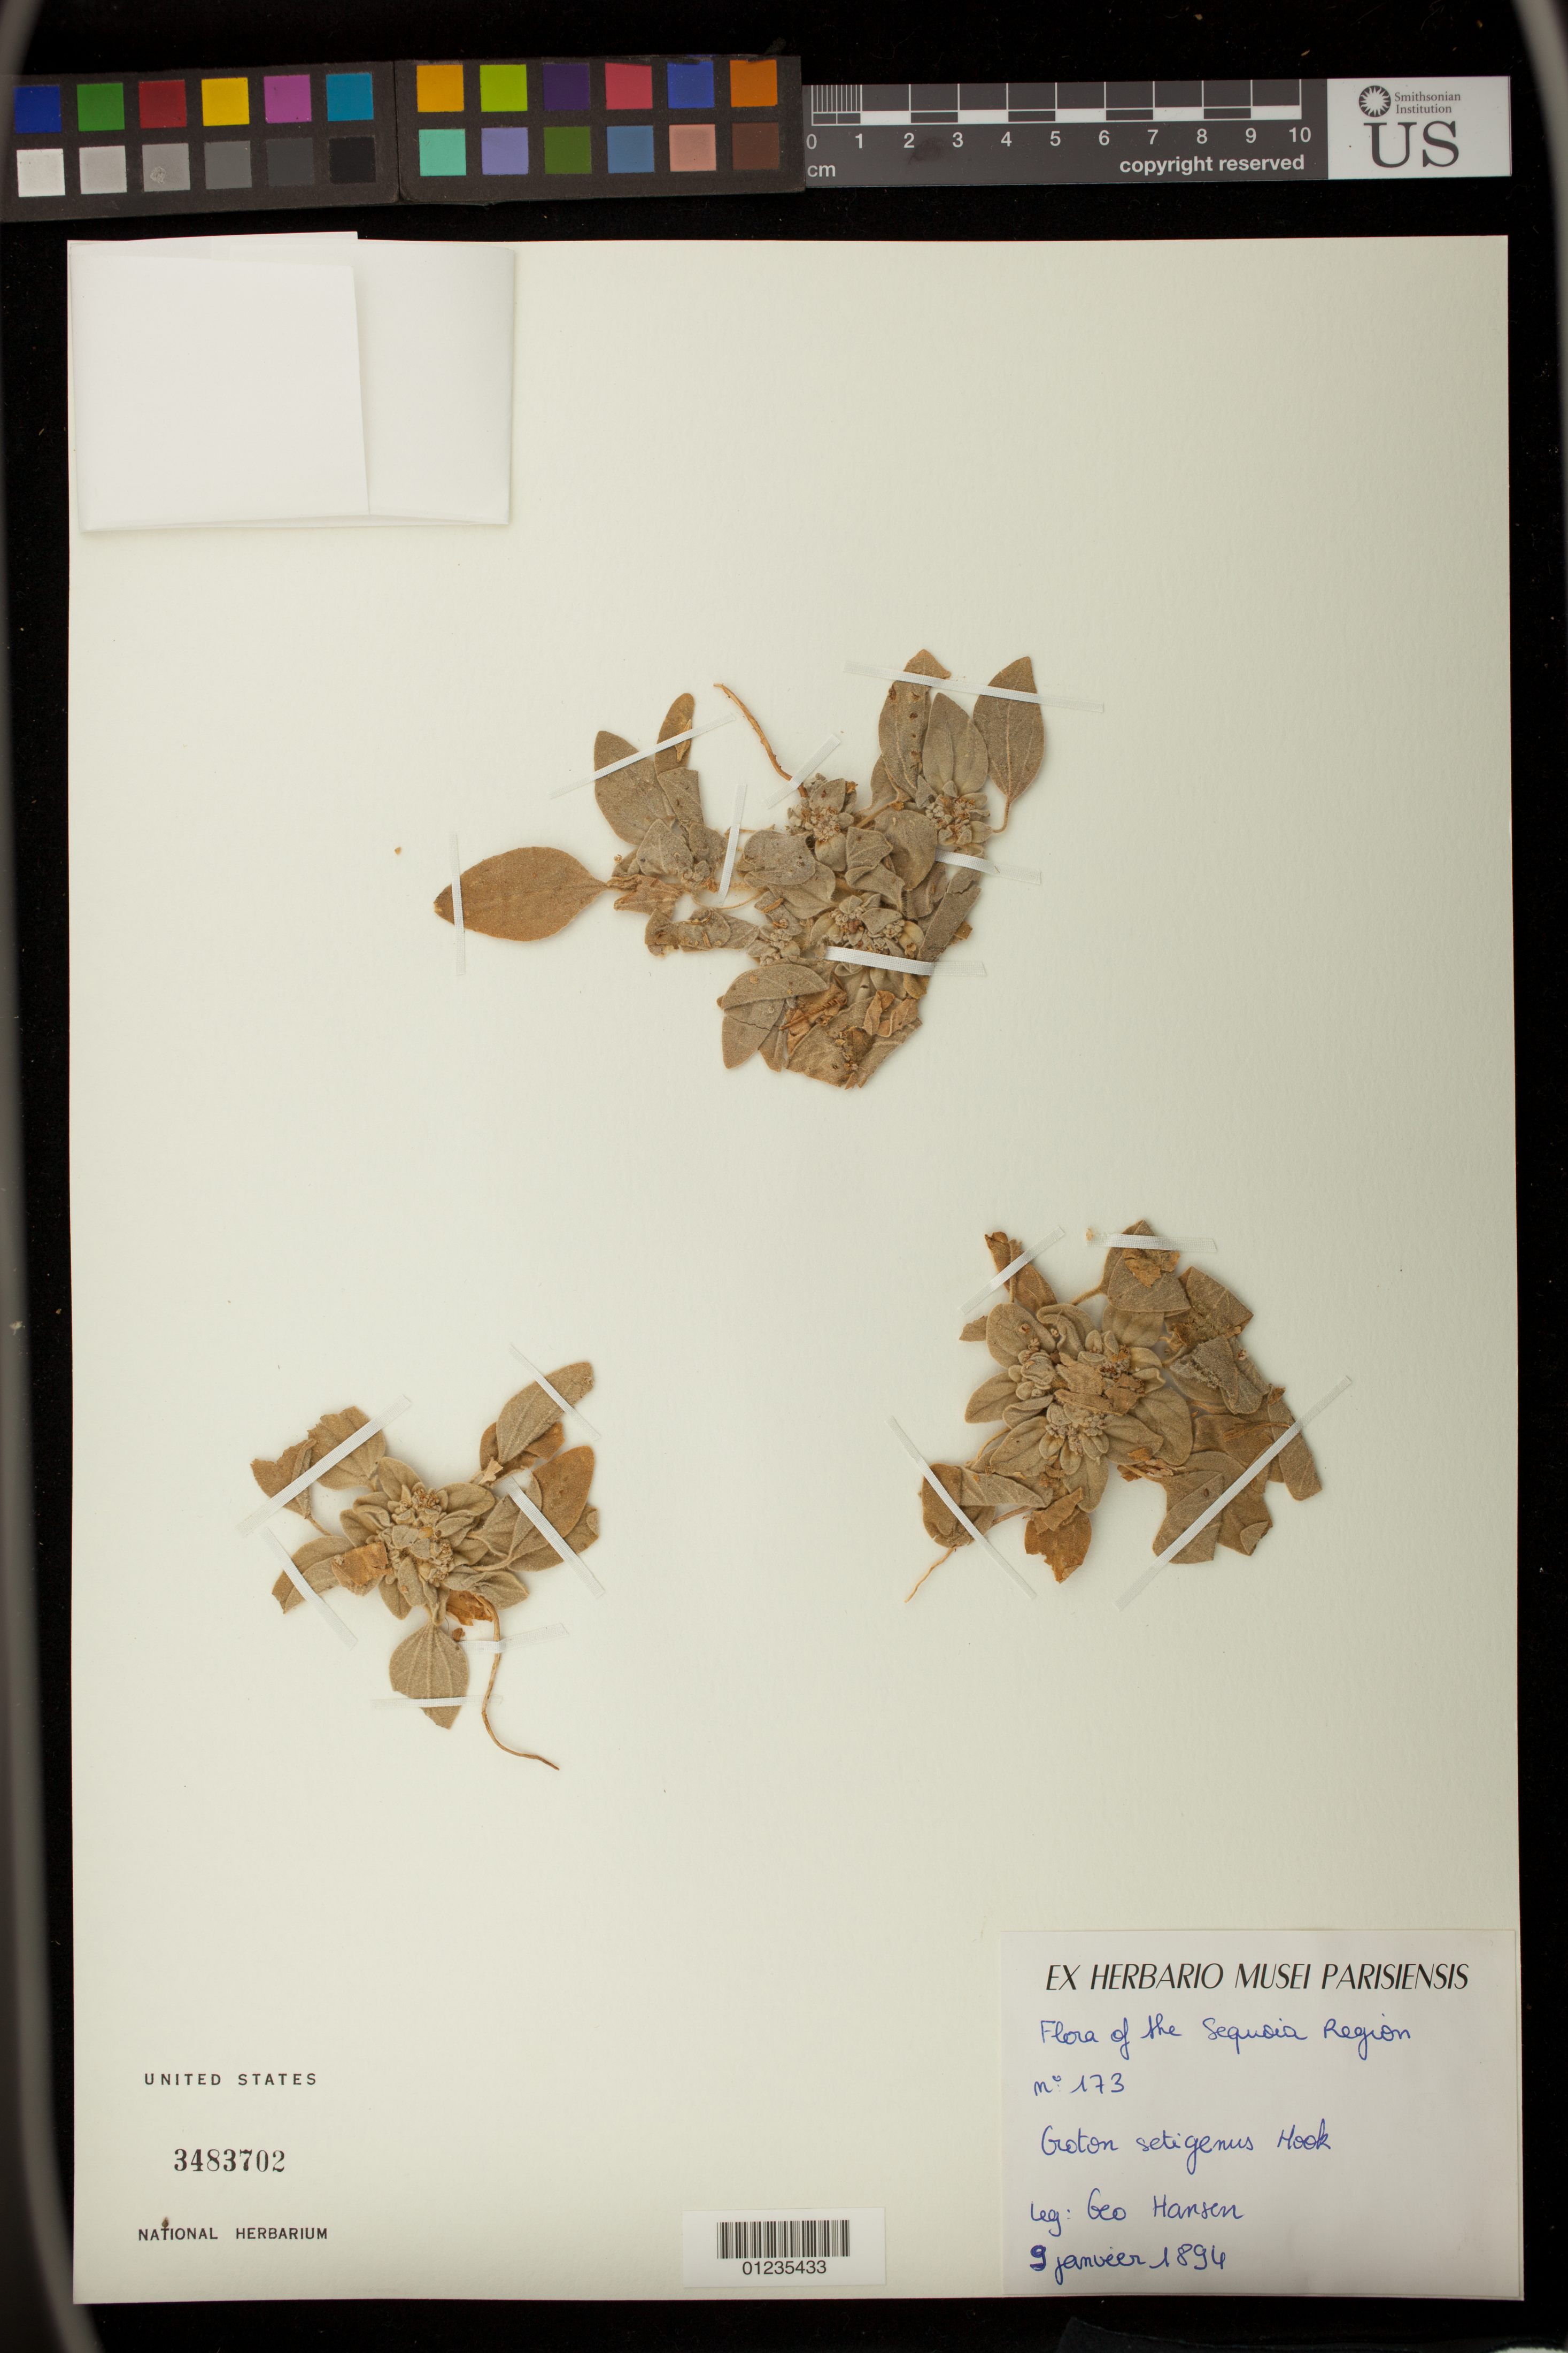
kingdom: Plantae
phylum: Tracheophyta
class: Magnoliopsida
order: Malpighiales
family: Euphorbiaceae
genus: Eremocarpus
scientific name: Eremocarpus setigerus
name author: (Hook.) Benth.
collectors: G. Hansen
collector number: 173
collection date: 1896-01-09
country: Chile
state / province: Antofagasta (II)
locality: Segudia Region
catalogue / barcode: US 3483702